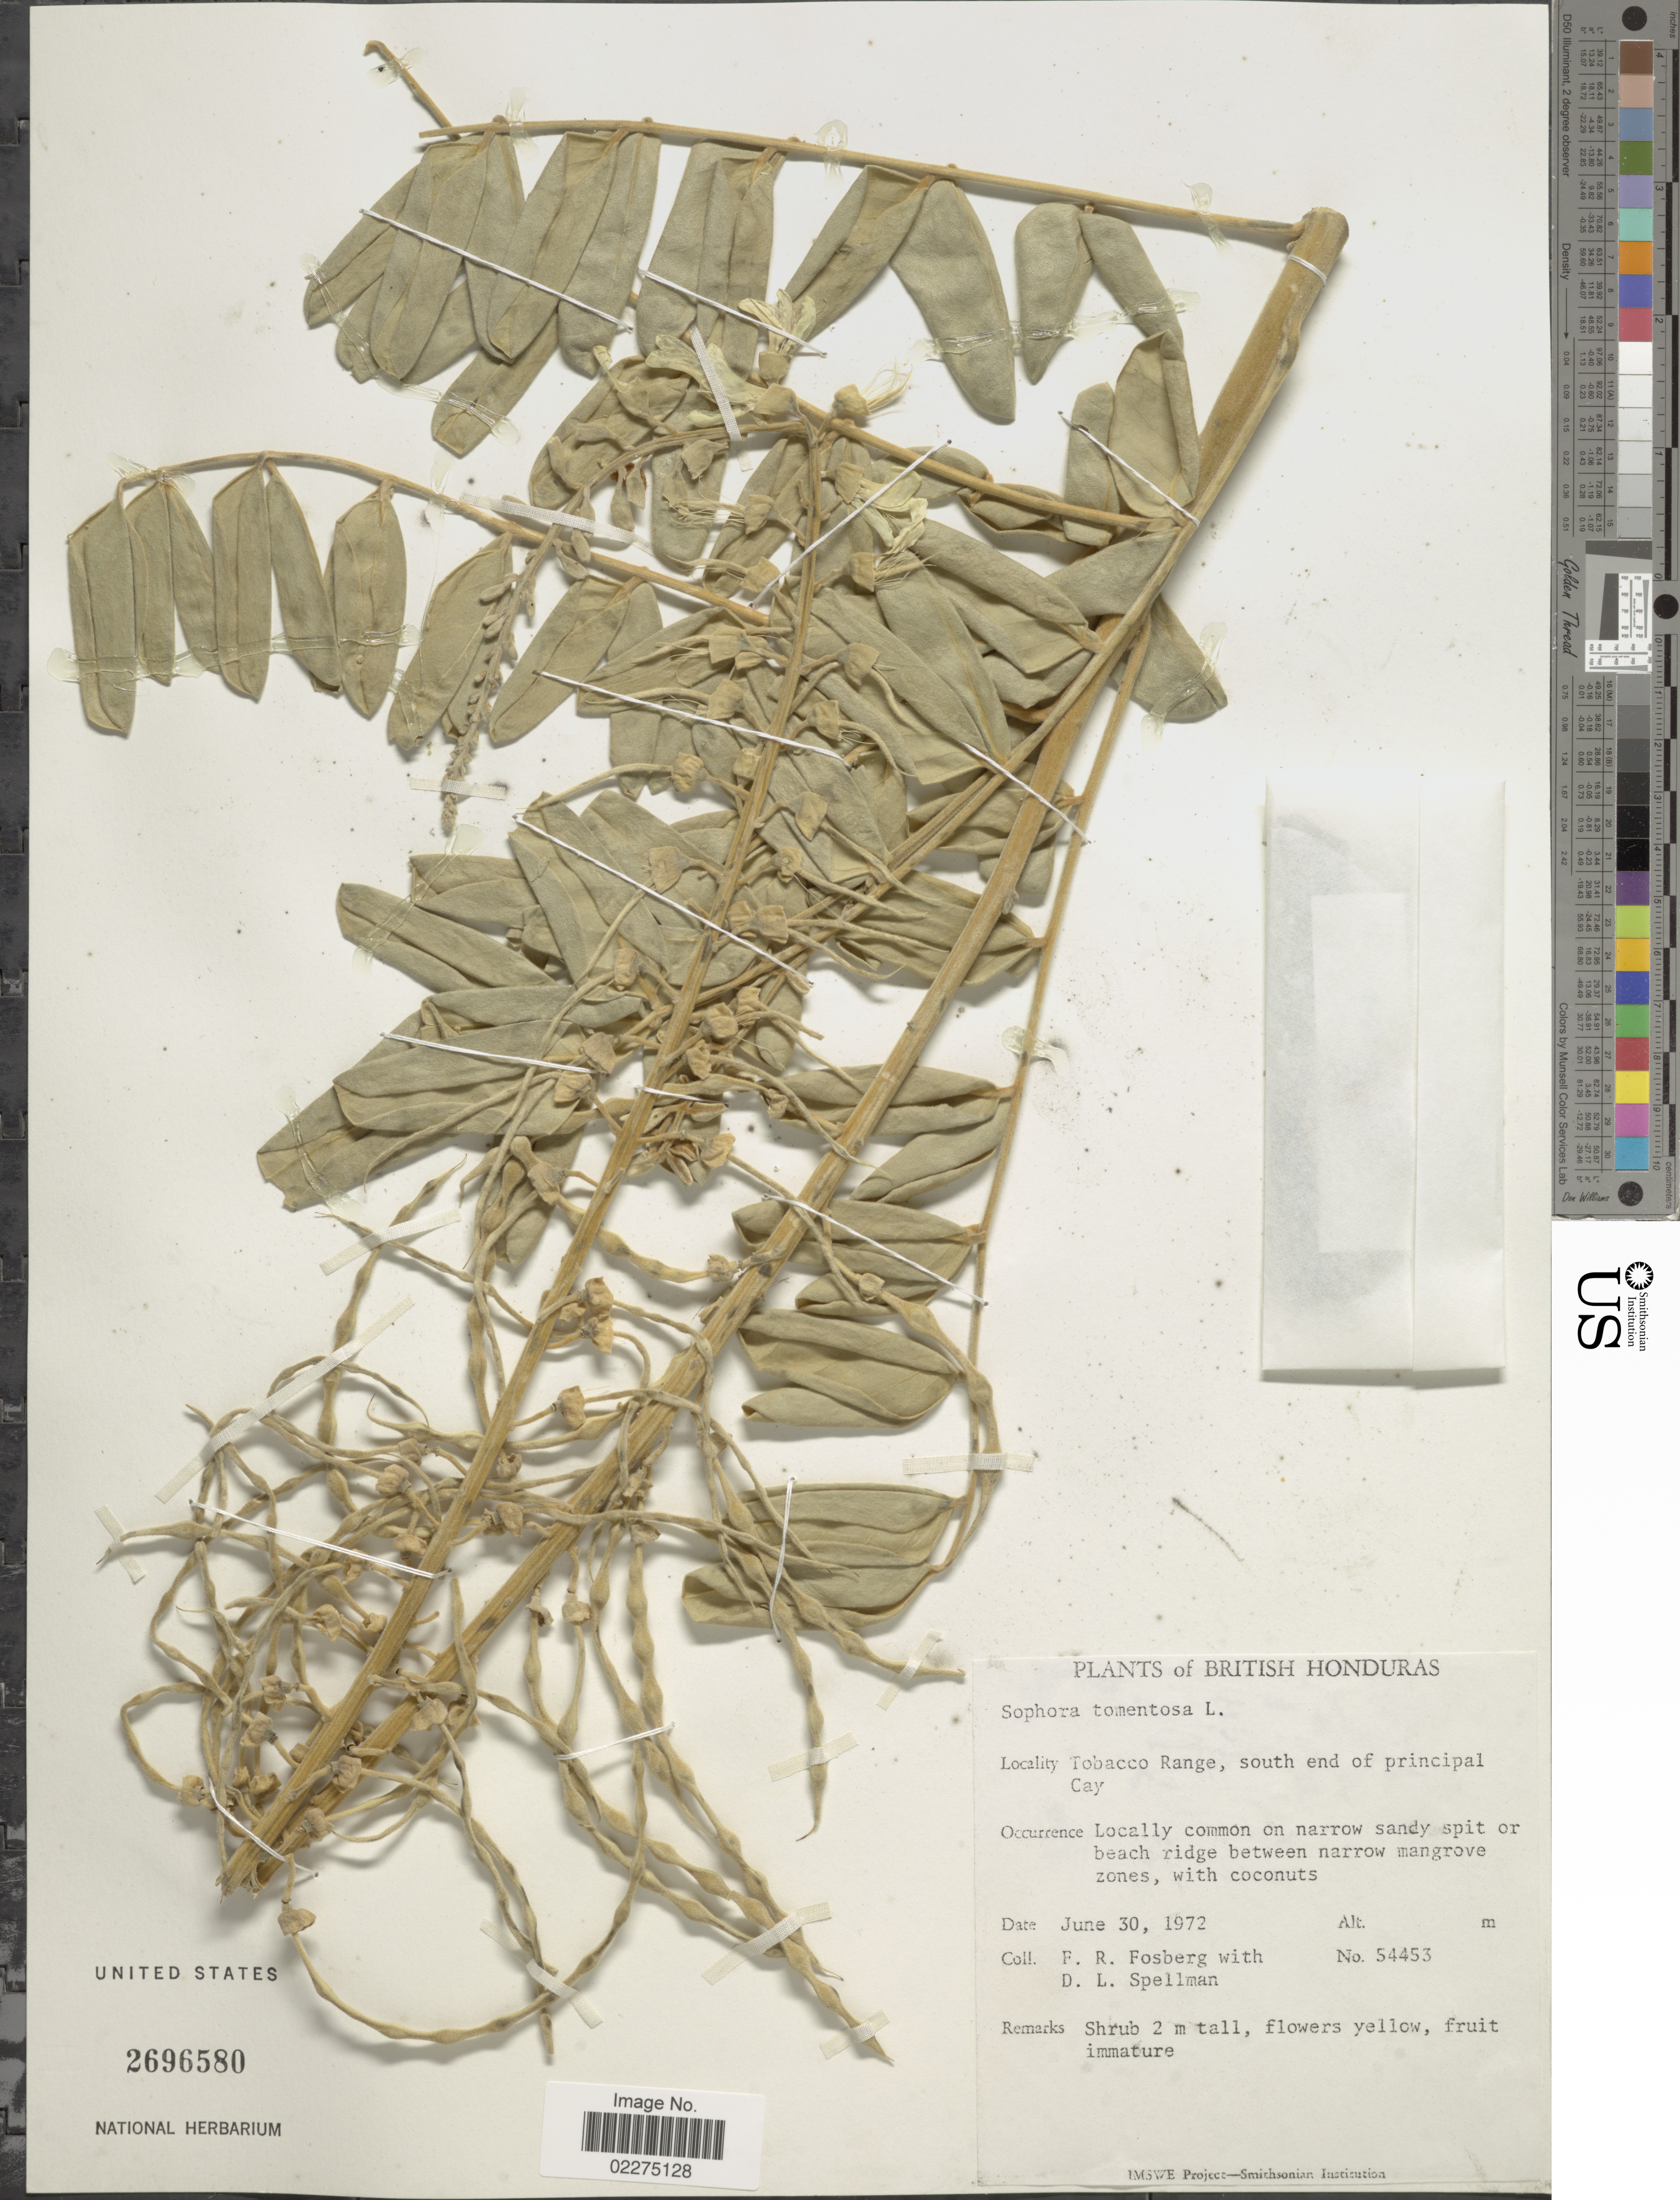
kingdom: Plantae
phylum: Tracheophyta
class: Magnoliopsida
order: Fabales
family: Fabaceae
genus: Sophora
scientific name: Sophora tomentosa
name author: L.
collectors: F. R. Fosberg & D. L. Spellman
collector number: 54453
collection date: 1972-06-30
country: Belize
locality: British Honduras. Tobacco Range, south end of principal Cay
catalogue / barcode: US 2696580